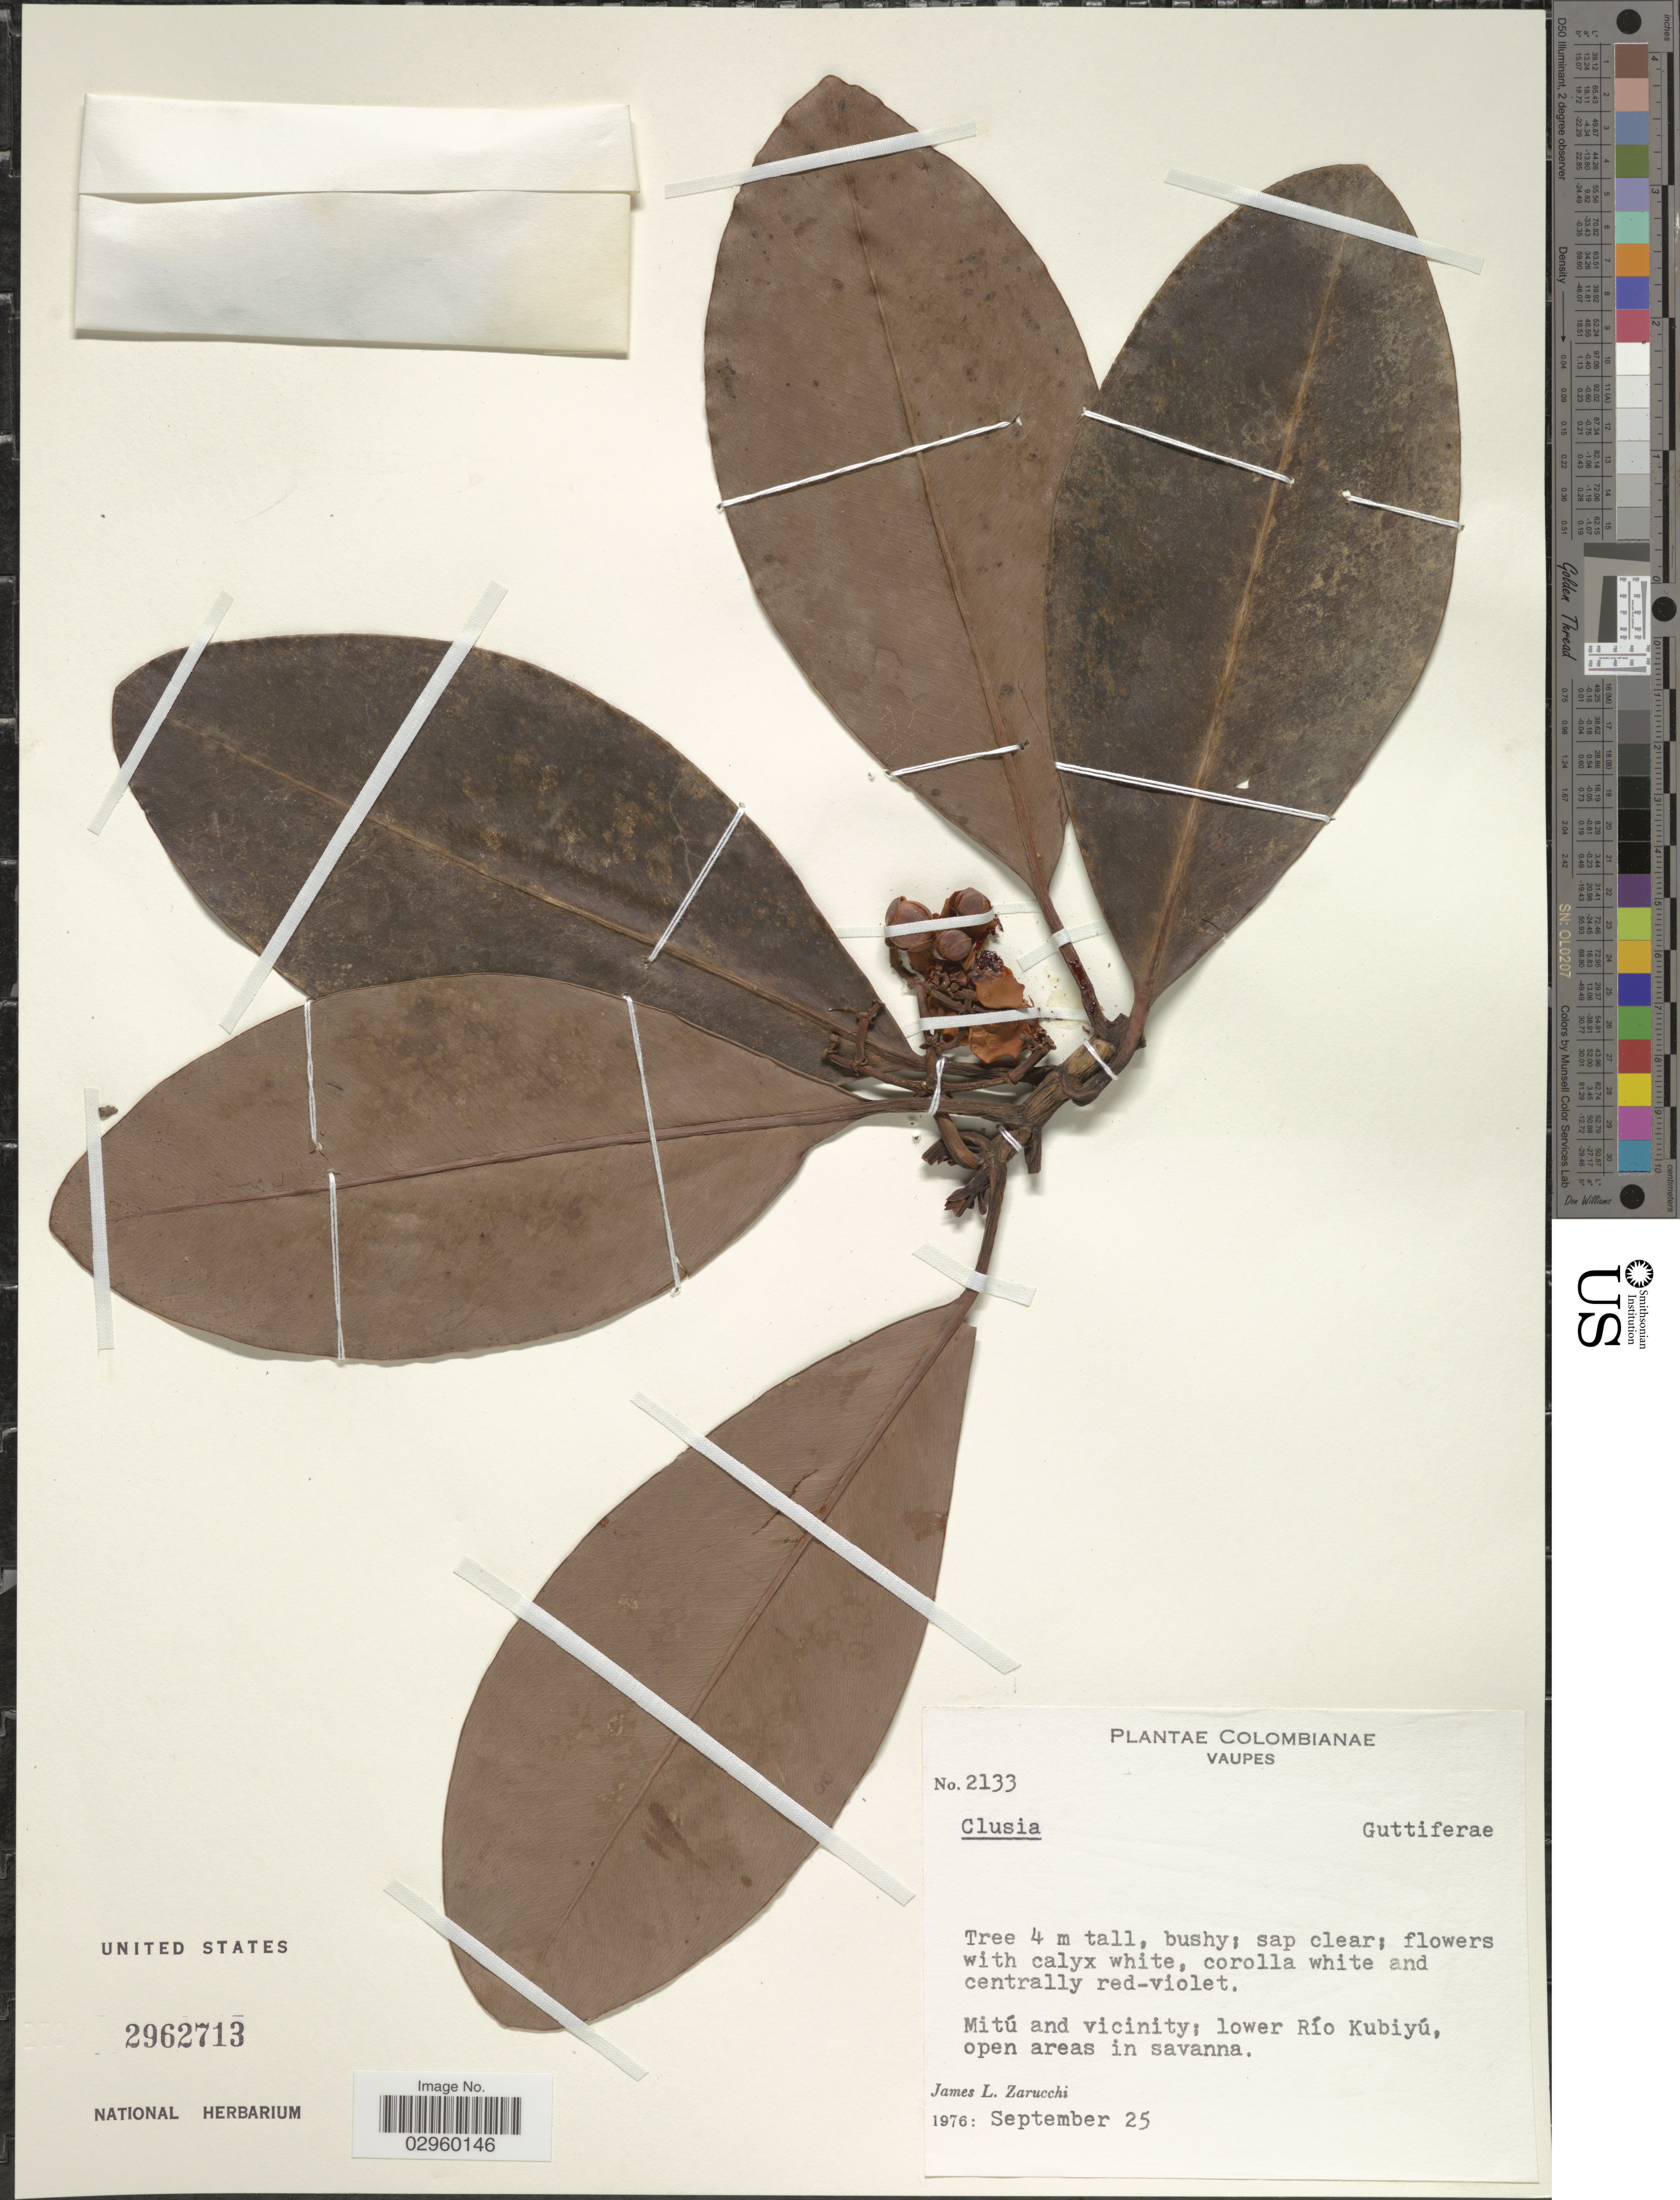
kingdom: Plantae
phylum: Tracheophyta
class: Magnoliopsida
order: Malpighiales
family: Clusiaceae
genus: Clusia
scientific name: Clusia sp.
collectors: J. L. Zarucchi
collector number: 2133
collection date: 1976-09-25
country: Colombia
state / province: Vaupés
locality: Mitú and vicinity: lower Río Kubiyú, open areas in savanna.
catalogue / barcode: US 2962713